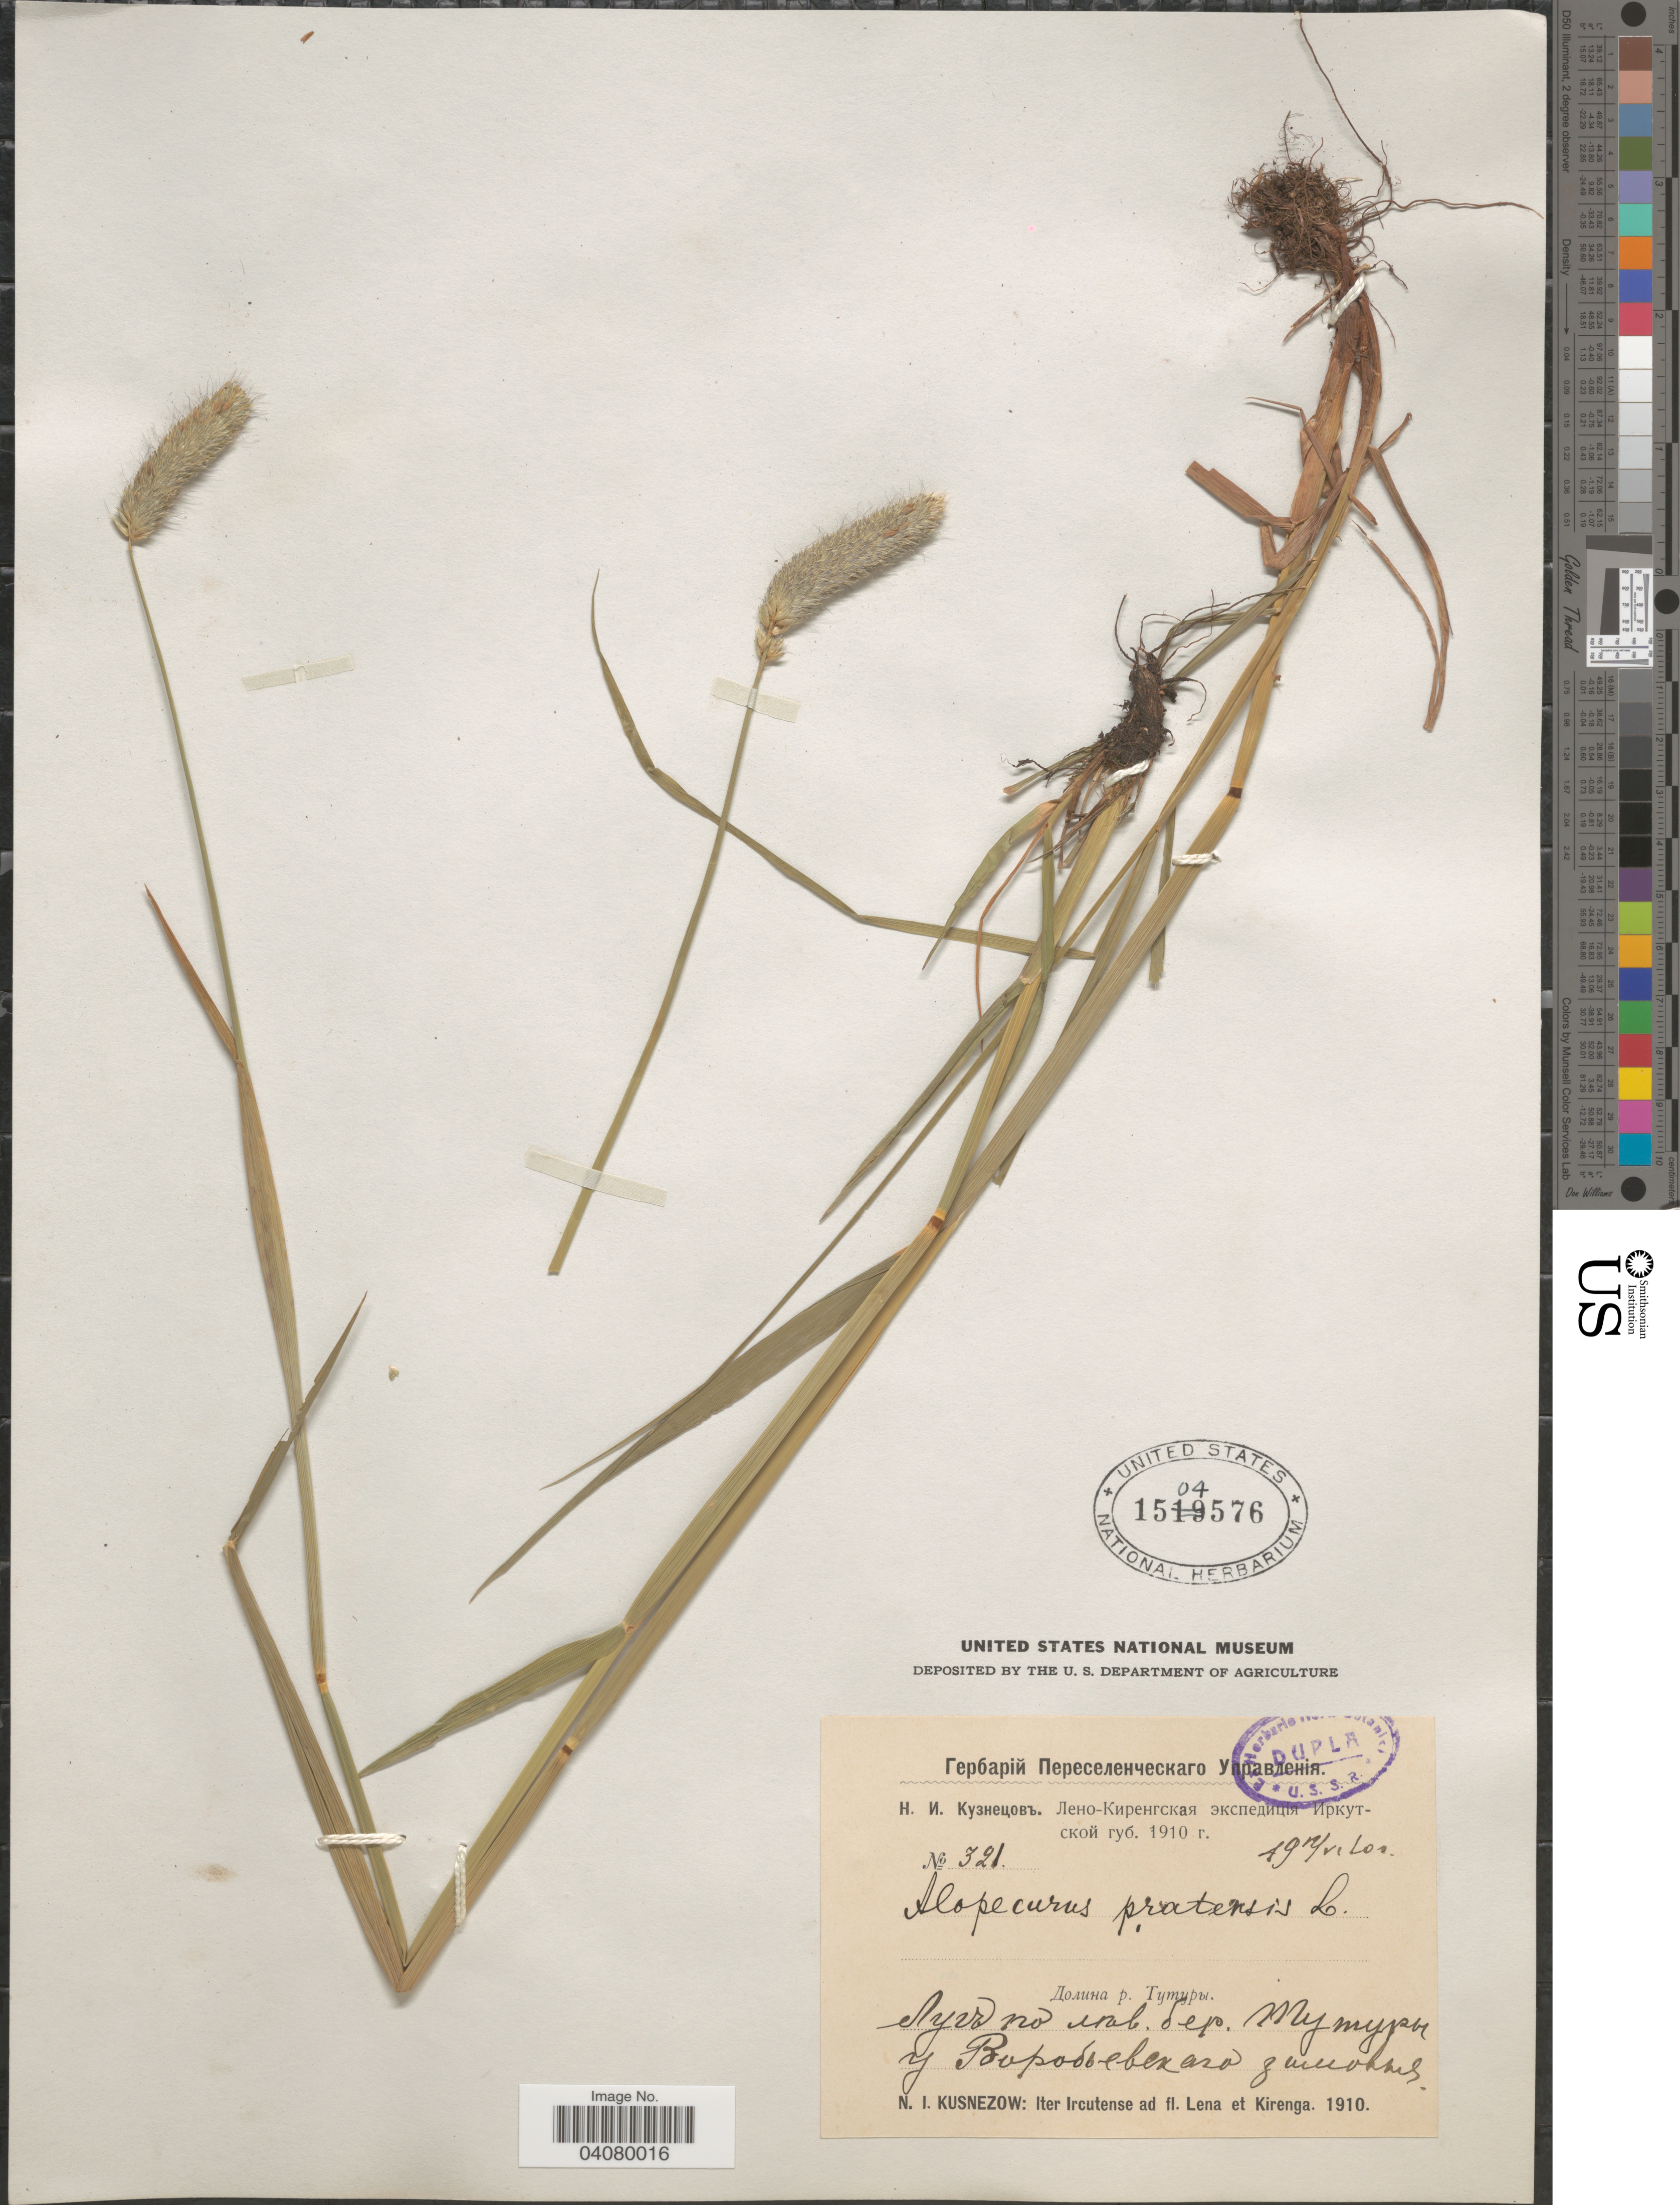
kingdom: Plantae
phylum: Tracheophyta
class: Liliopsida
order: Poales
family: Poaceae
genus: Alopecurus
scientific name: Alopecurus pratensis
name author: L.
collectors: N. Kusnezow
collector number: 321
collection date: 1910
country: Russian Federation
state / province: Irkutsk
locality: Iter Ircutense ad fl. Lena et Kirenga. Valley of river Tutura, near Vorobyevskoye Zimovye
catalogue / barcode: US 1504576